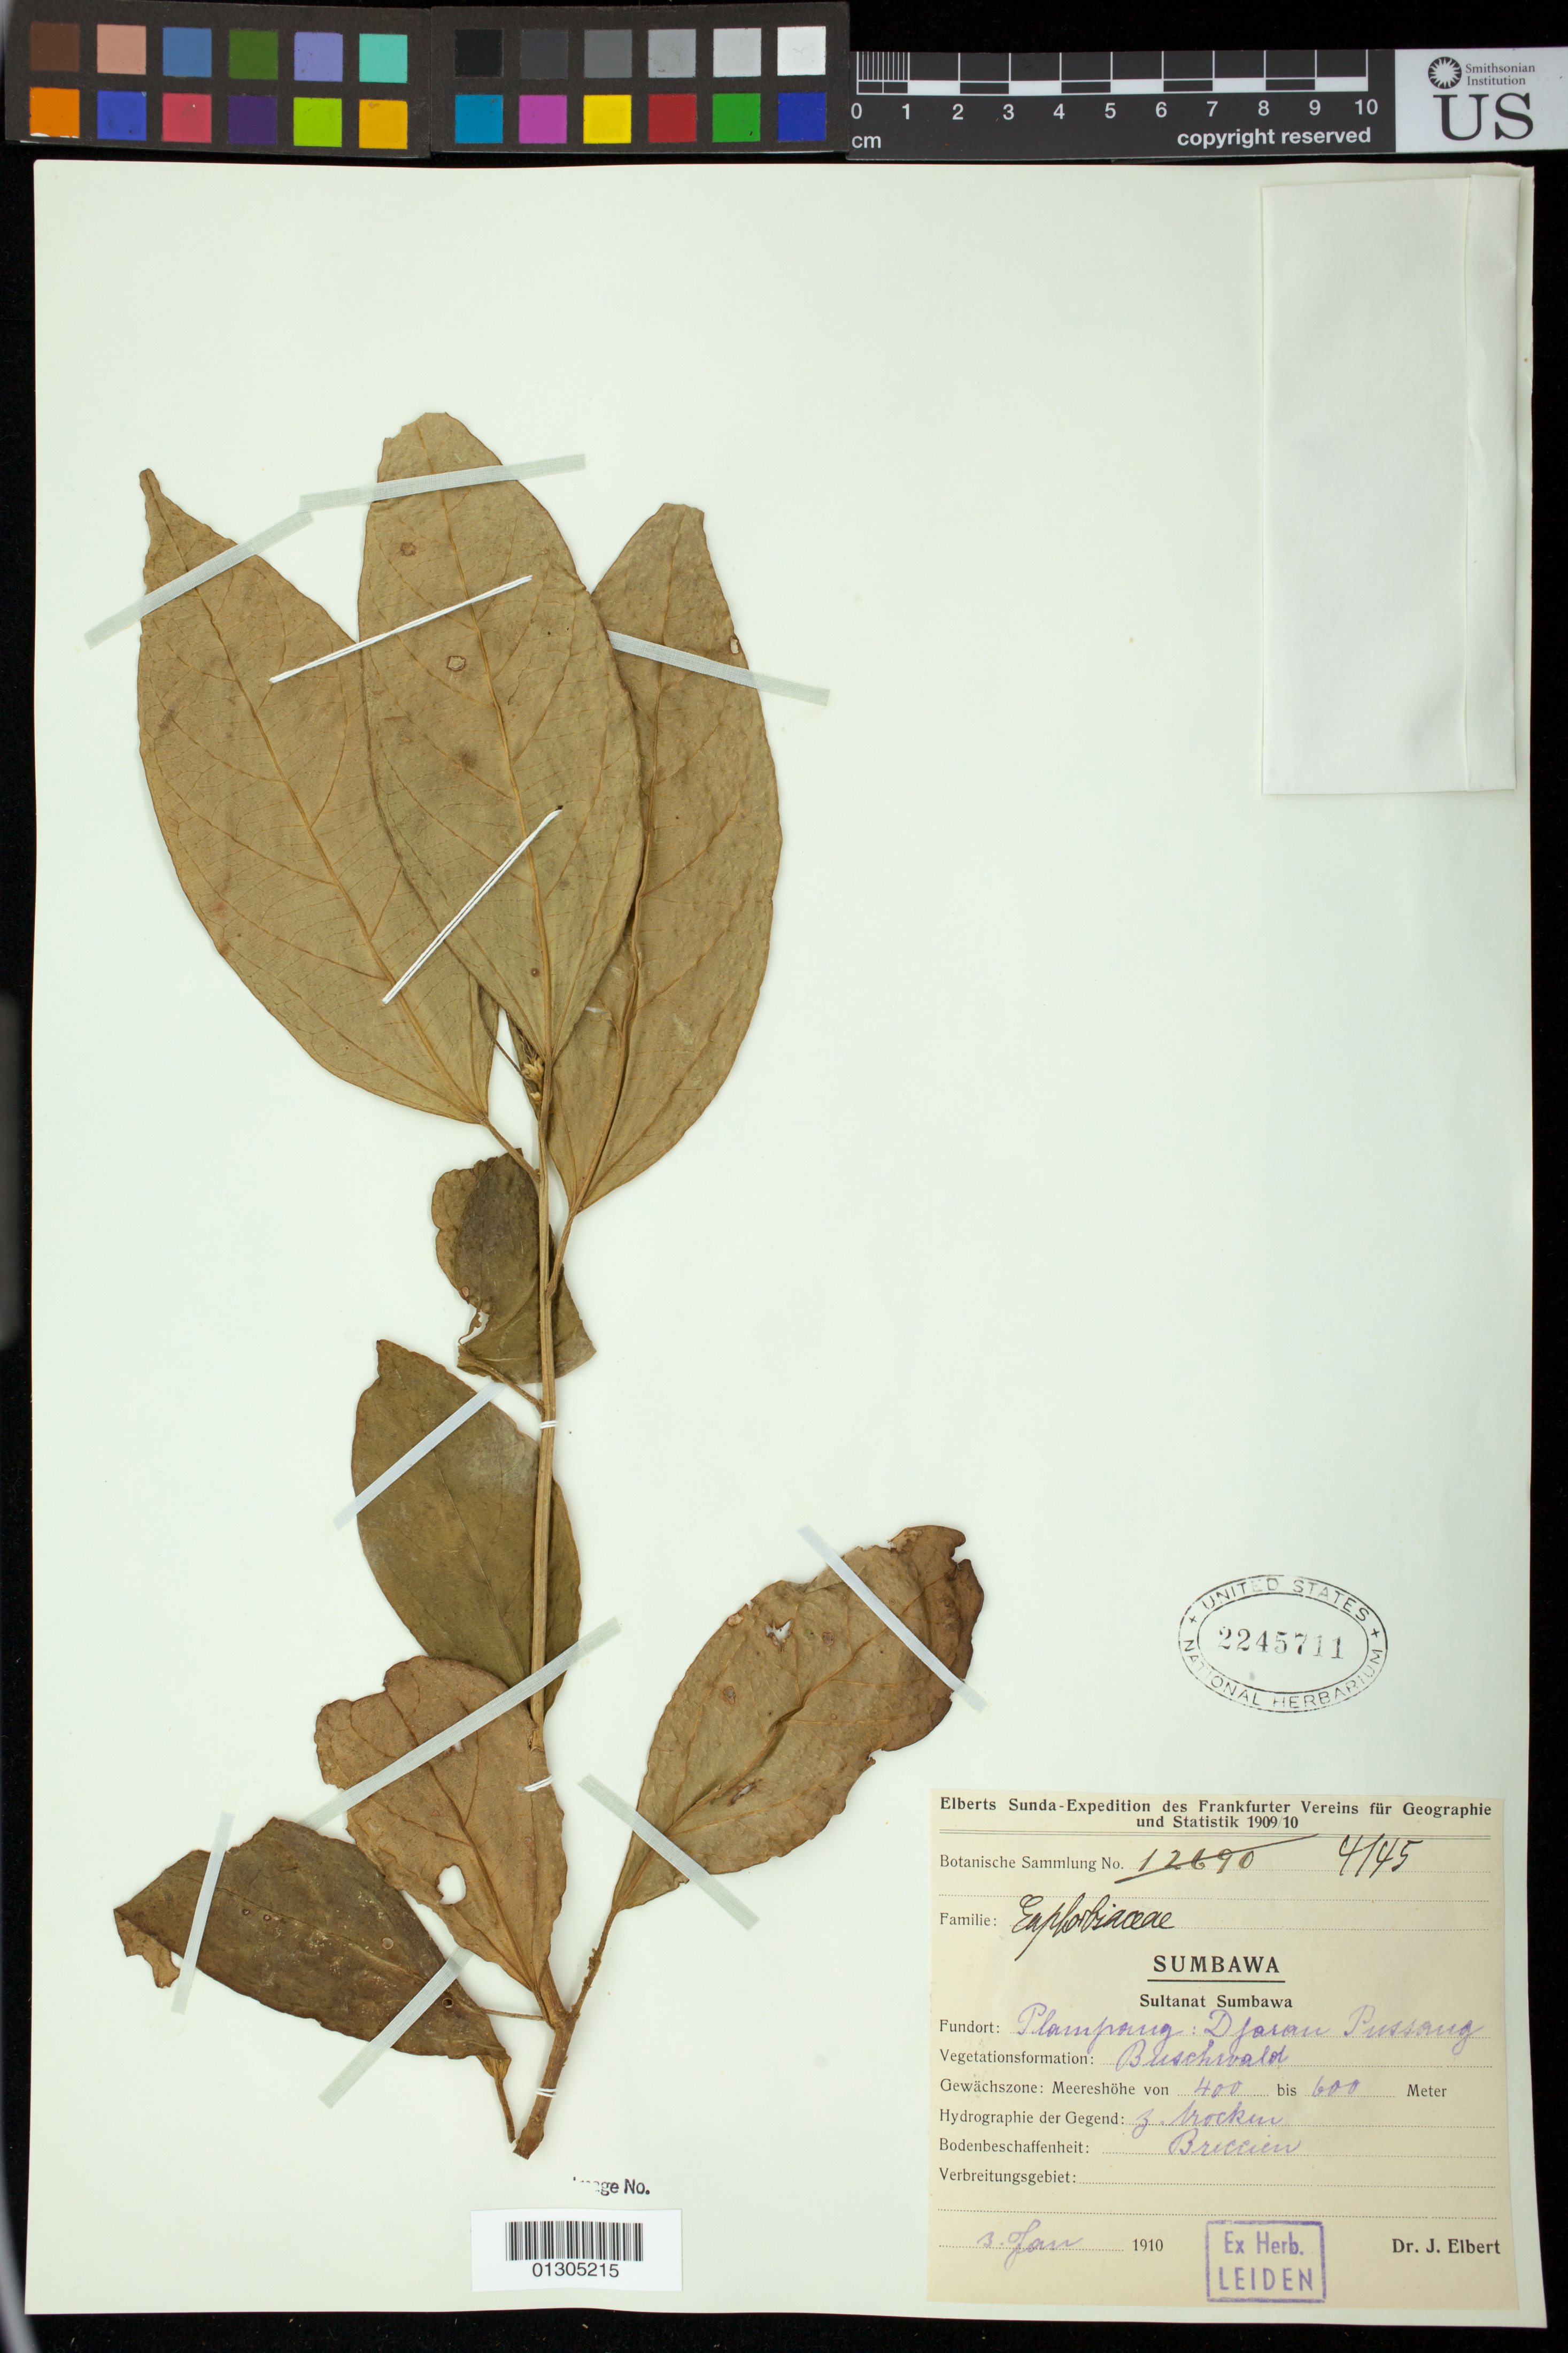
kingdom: Plantae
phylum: Tracheophyta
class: Magnoliopsida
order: Malpighiales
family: Euphorbiaceae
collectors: J. Elbert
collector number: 4145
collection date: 1910-01-03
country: Indonesia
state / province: Nusa Tenggara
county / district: Nusa Tenggara Barat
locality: Briccien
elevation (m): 122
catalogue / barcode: US 2245711